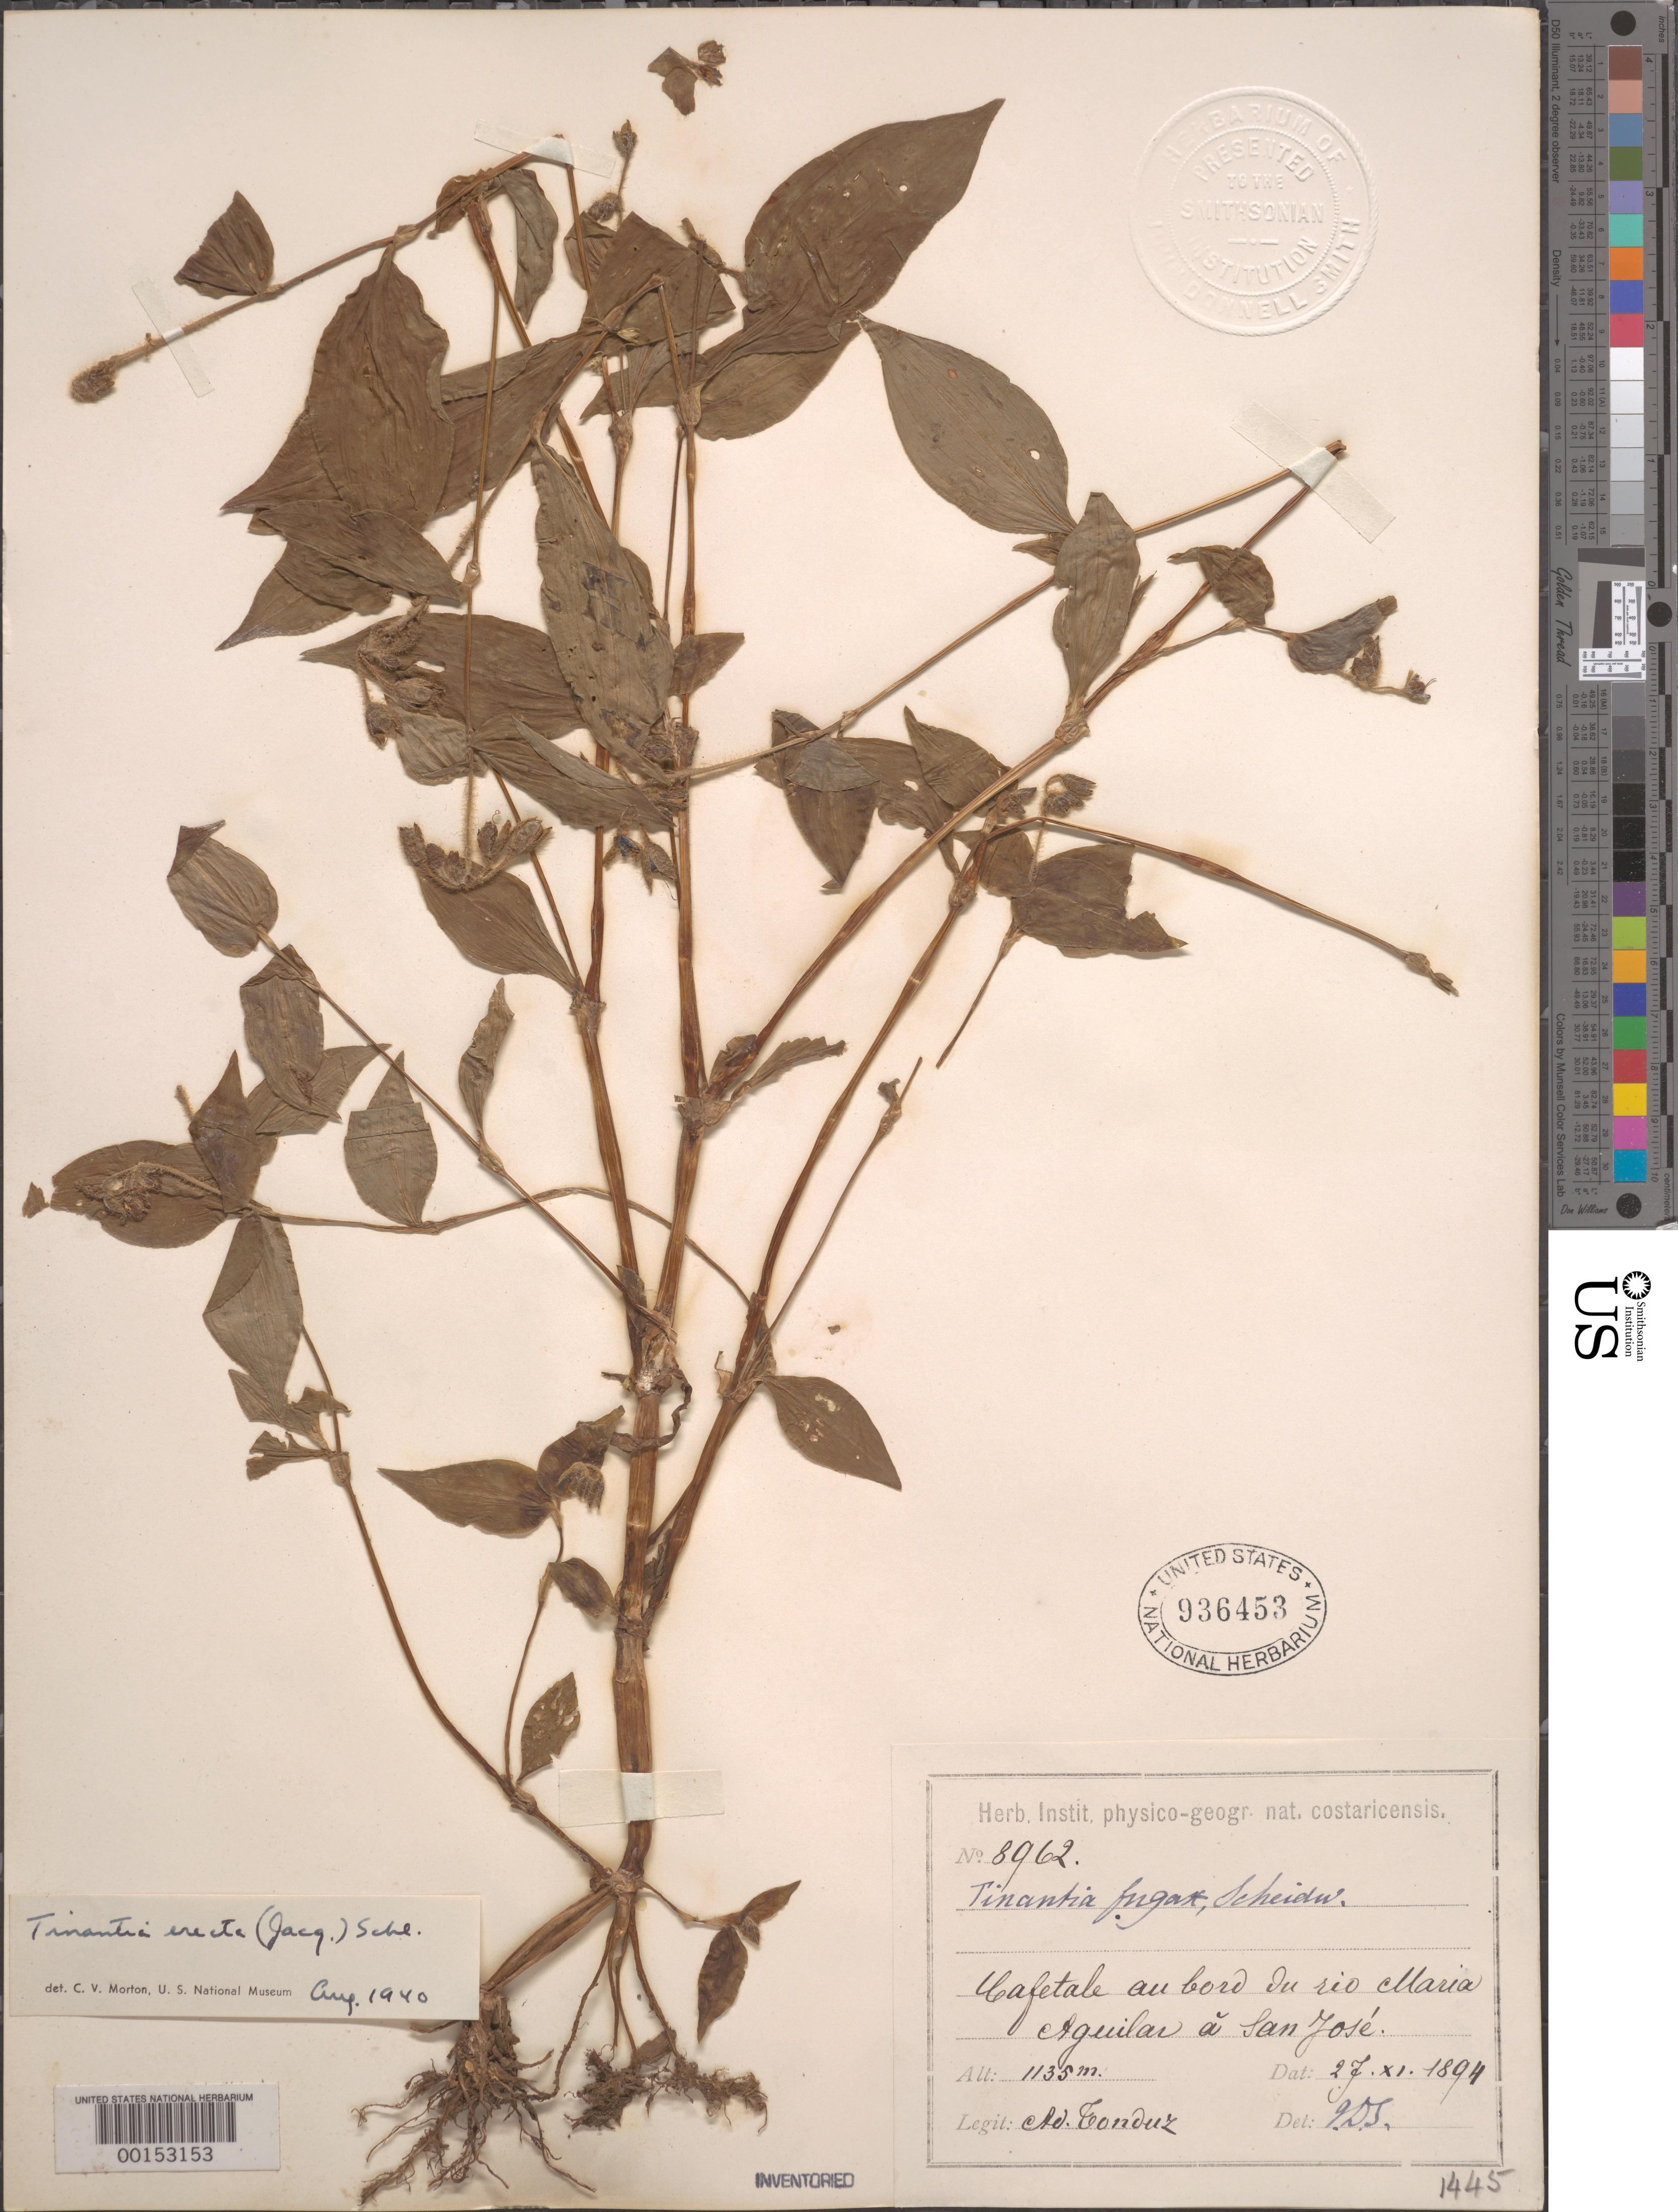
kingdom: Plantae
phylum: Tracheophyta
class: Liliopsida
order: Commelinales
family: Commelinaceae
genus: Tinantia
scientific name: Tinantia erecta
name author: (Jacq.) Fenzl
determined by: Morton, C. V.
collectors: A. Tonduz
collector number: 8962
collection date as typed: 27 Nov 1894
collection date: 1894-11-27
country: Costa Rica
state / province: San José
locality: Rio maria aquilar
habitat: Riverbank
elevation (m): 1135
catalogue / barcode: US 936453